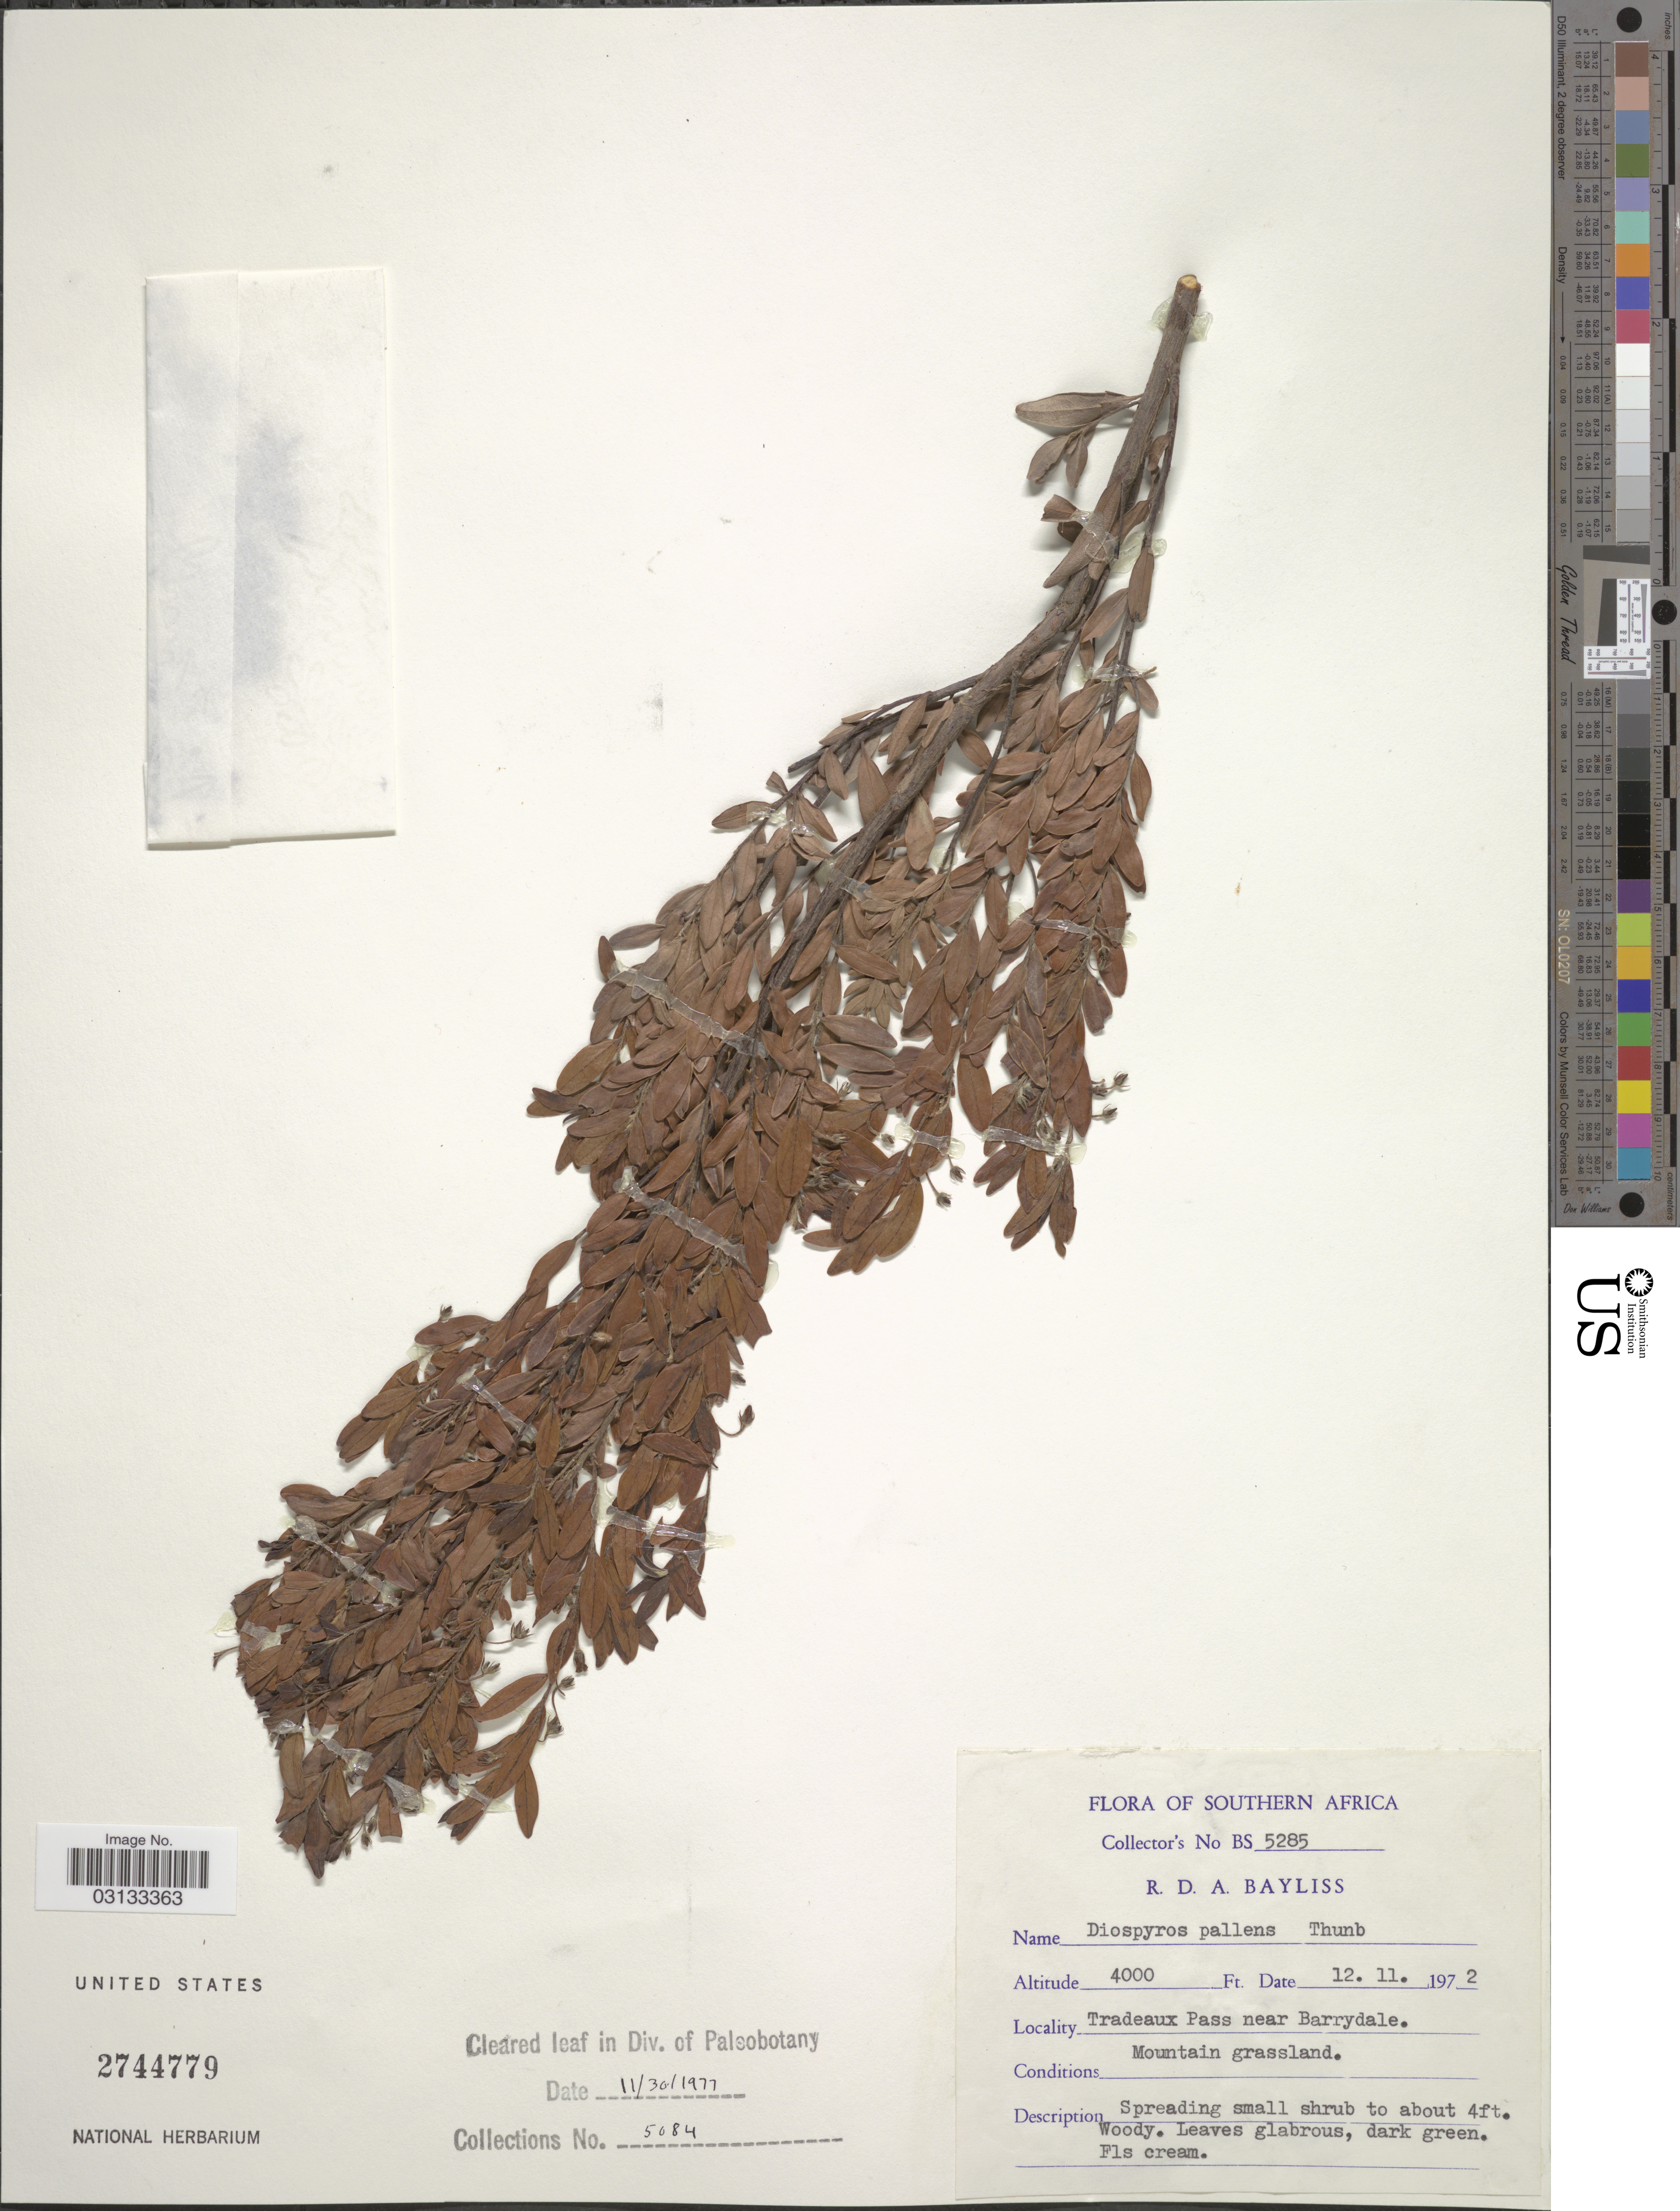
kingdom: Plantae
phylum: Tracheophyta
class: Magnoliopsida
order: Ericales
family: Ebenaceae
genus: Diospyros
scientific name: Diospyros pallens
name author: (Thunb.) F. White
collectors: R. Bayliss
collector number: BS5285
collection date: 1972-11-12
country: South Africa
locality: Southern Africa, Tradeaux Pass near Barrydale.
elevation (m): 1219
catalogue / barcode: US 2744779